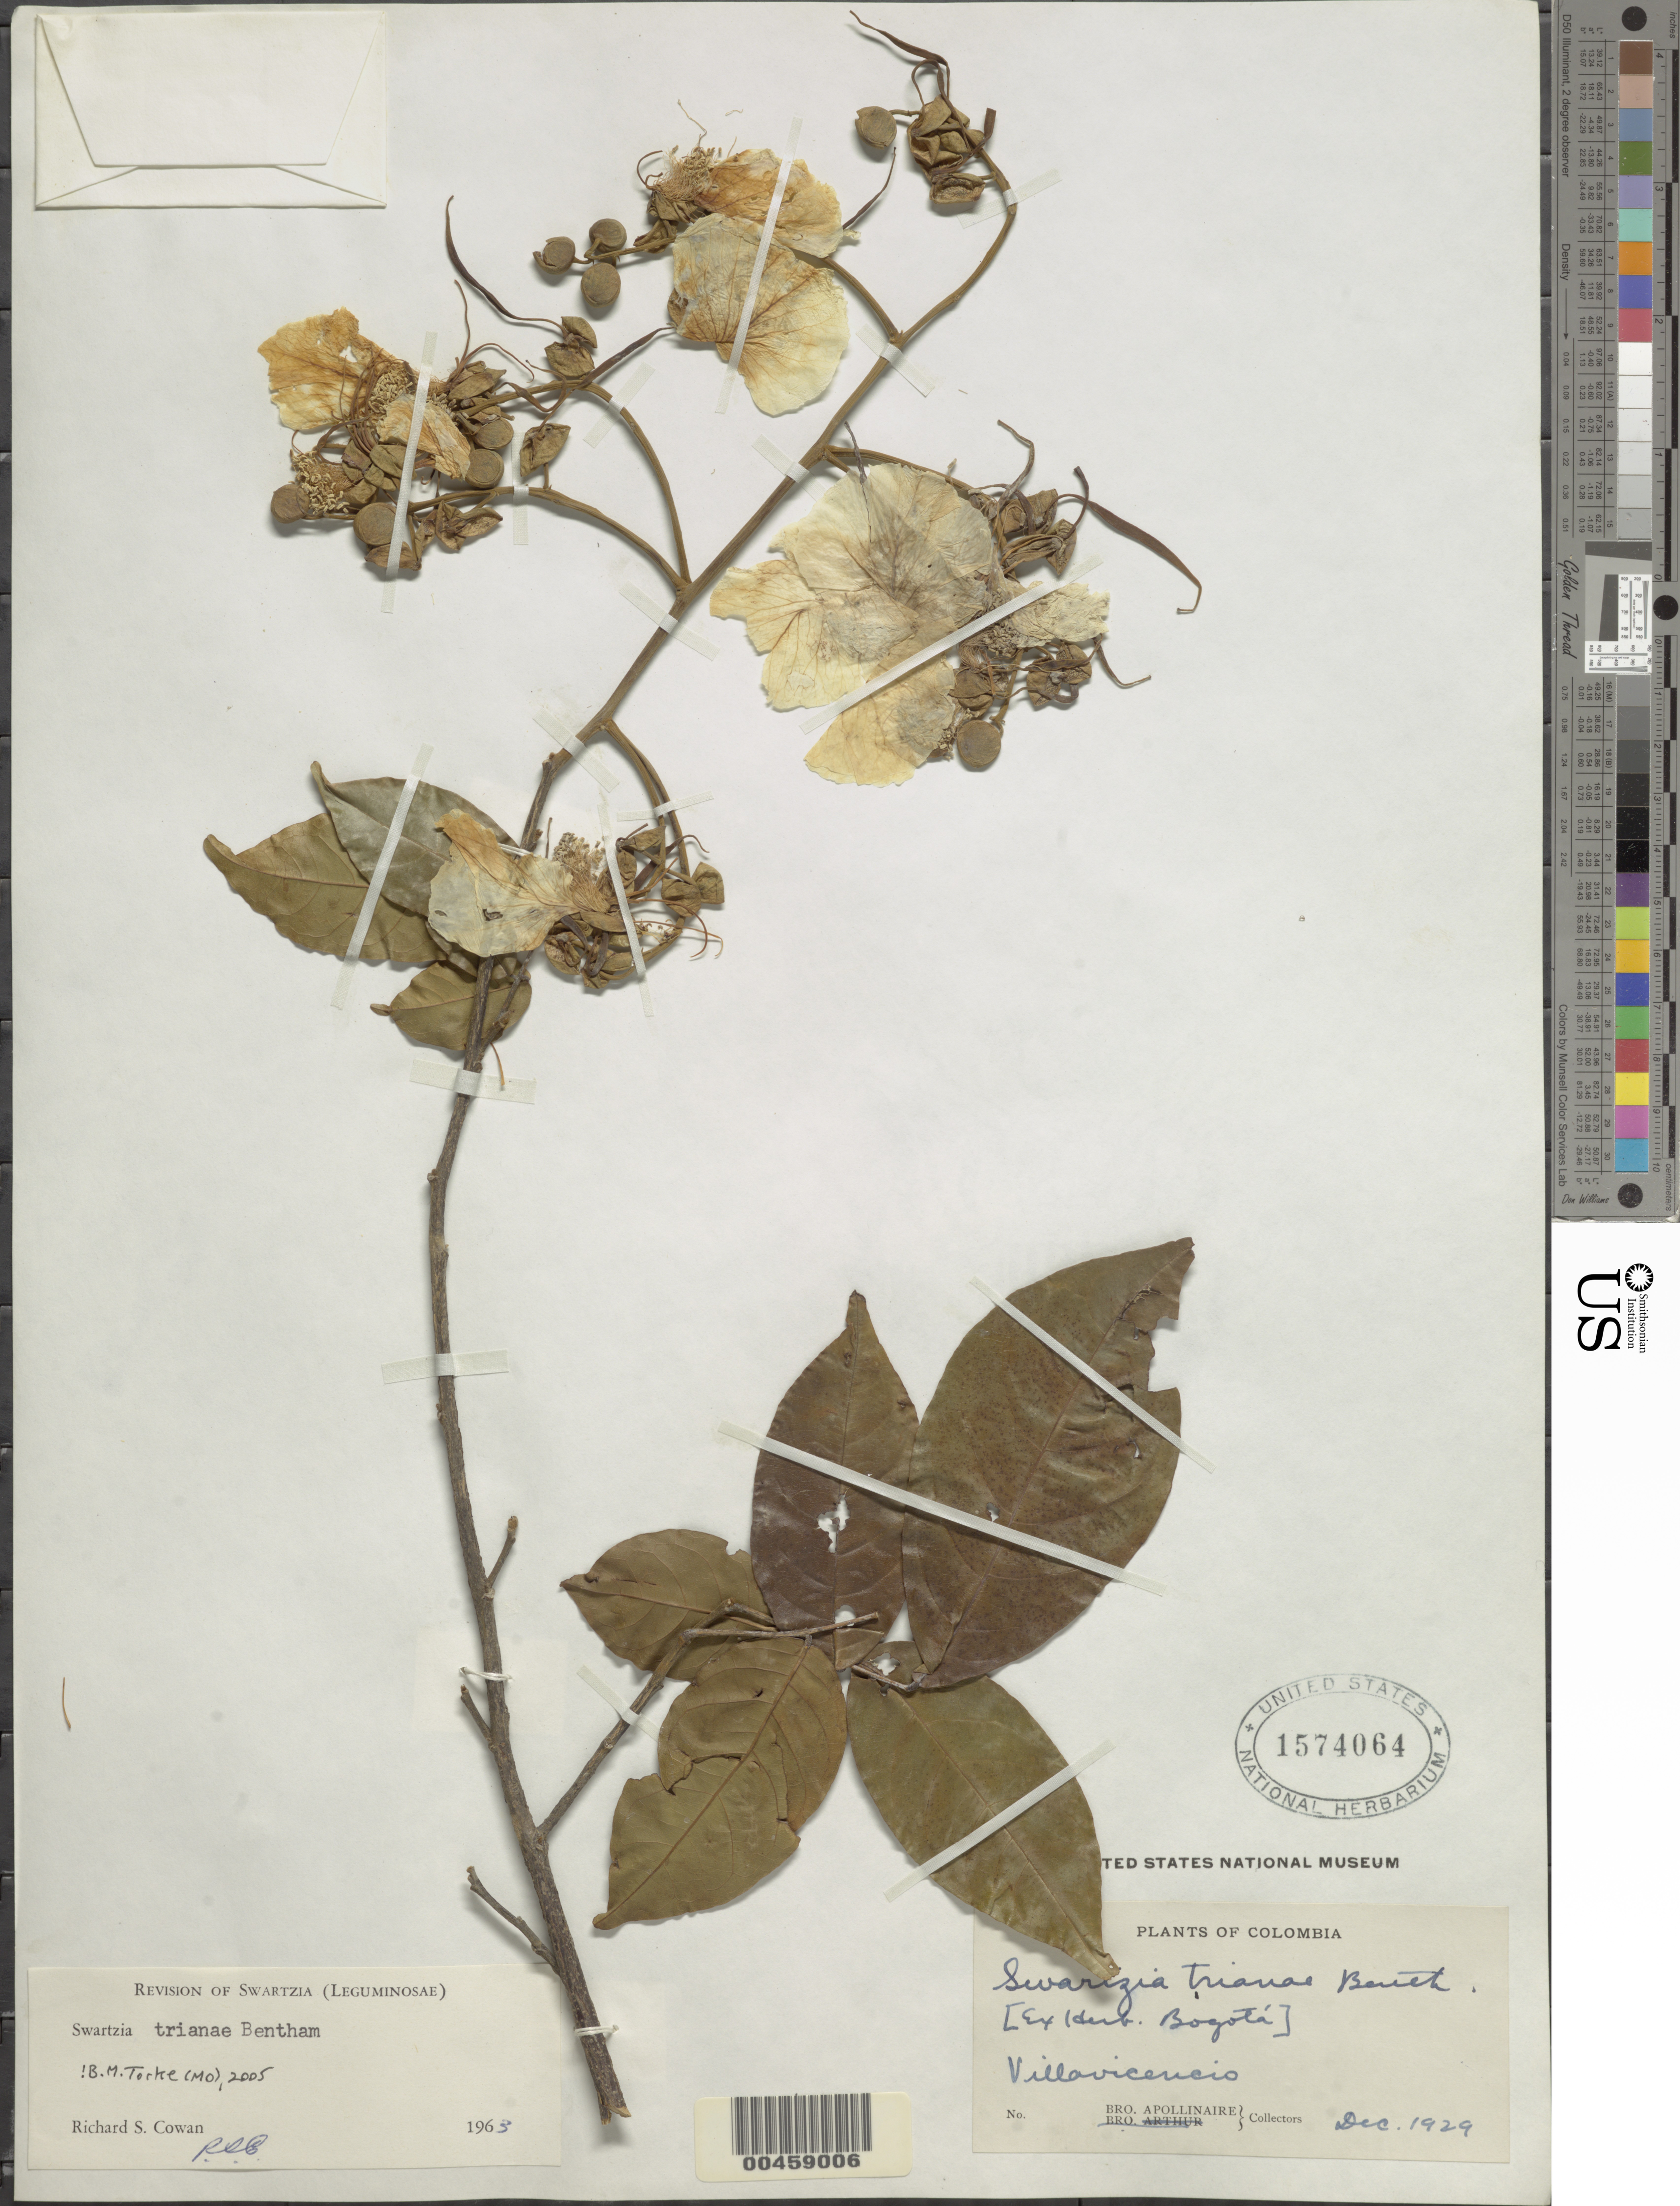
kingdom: Plantae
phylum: Tracheophyta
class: Magnoliopsida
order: Fabales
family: Fabaceae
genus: Swartzia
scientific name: Swartzia trianae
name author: Benth. in Mart.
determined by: Cowan, R. S.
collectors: B. Apolinar Maria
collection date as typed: Dec 1929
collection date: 1929-12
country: Colombia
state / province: Meta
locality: Villa Vicencia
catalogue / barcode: US 1574064